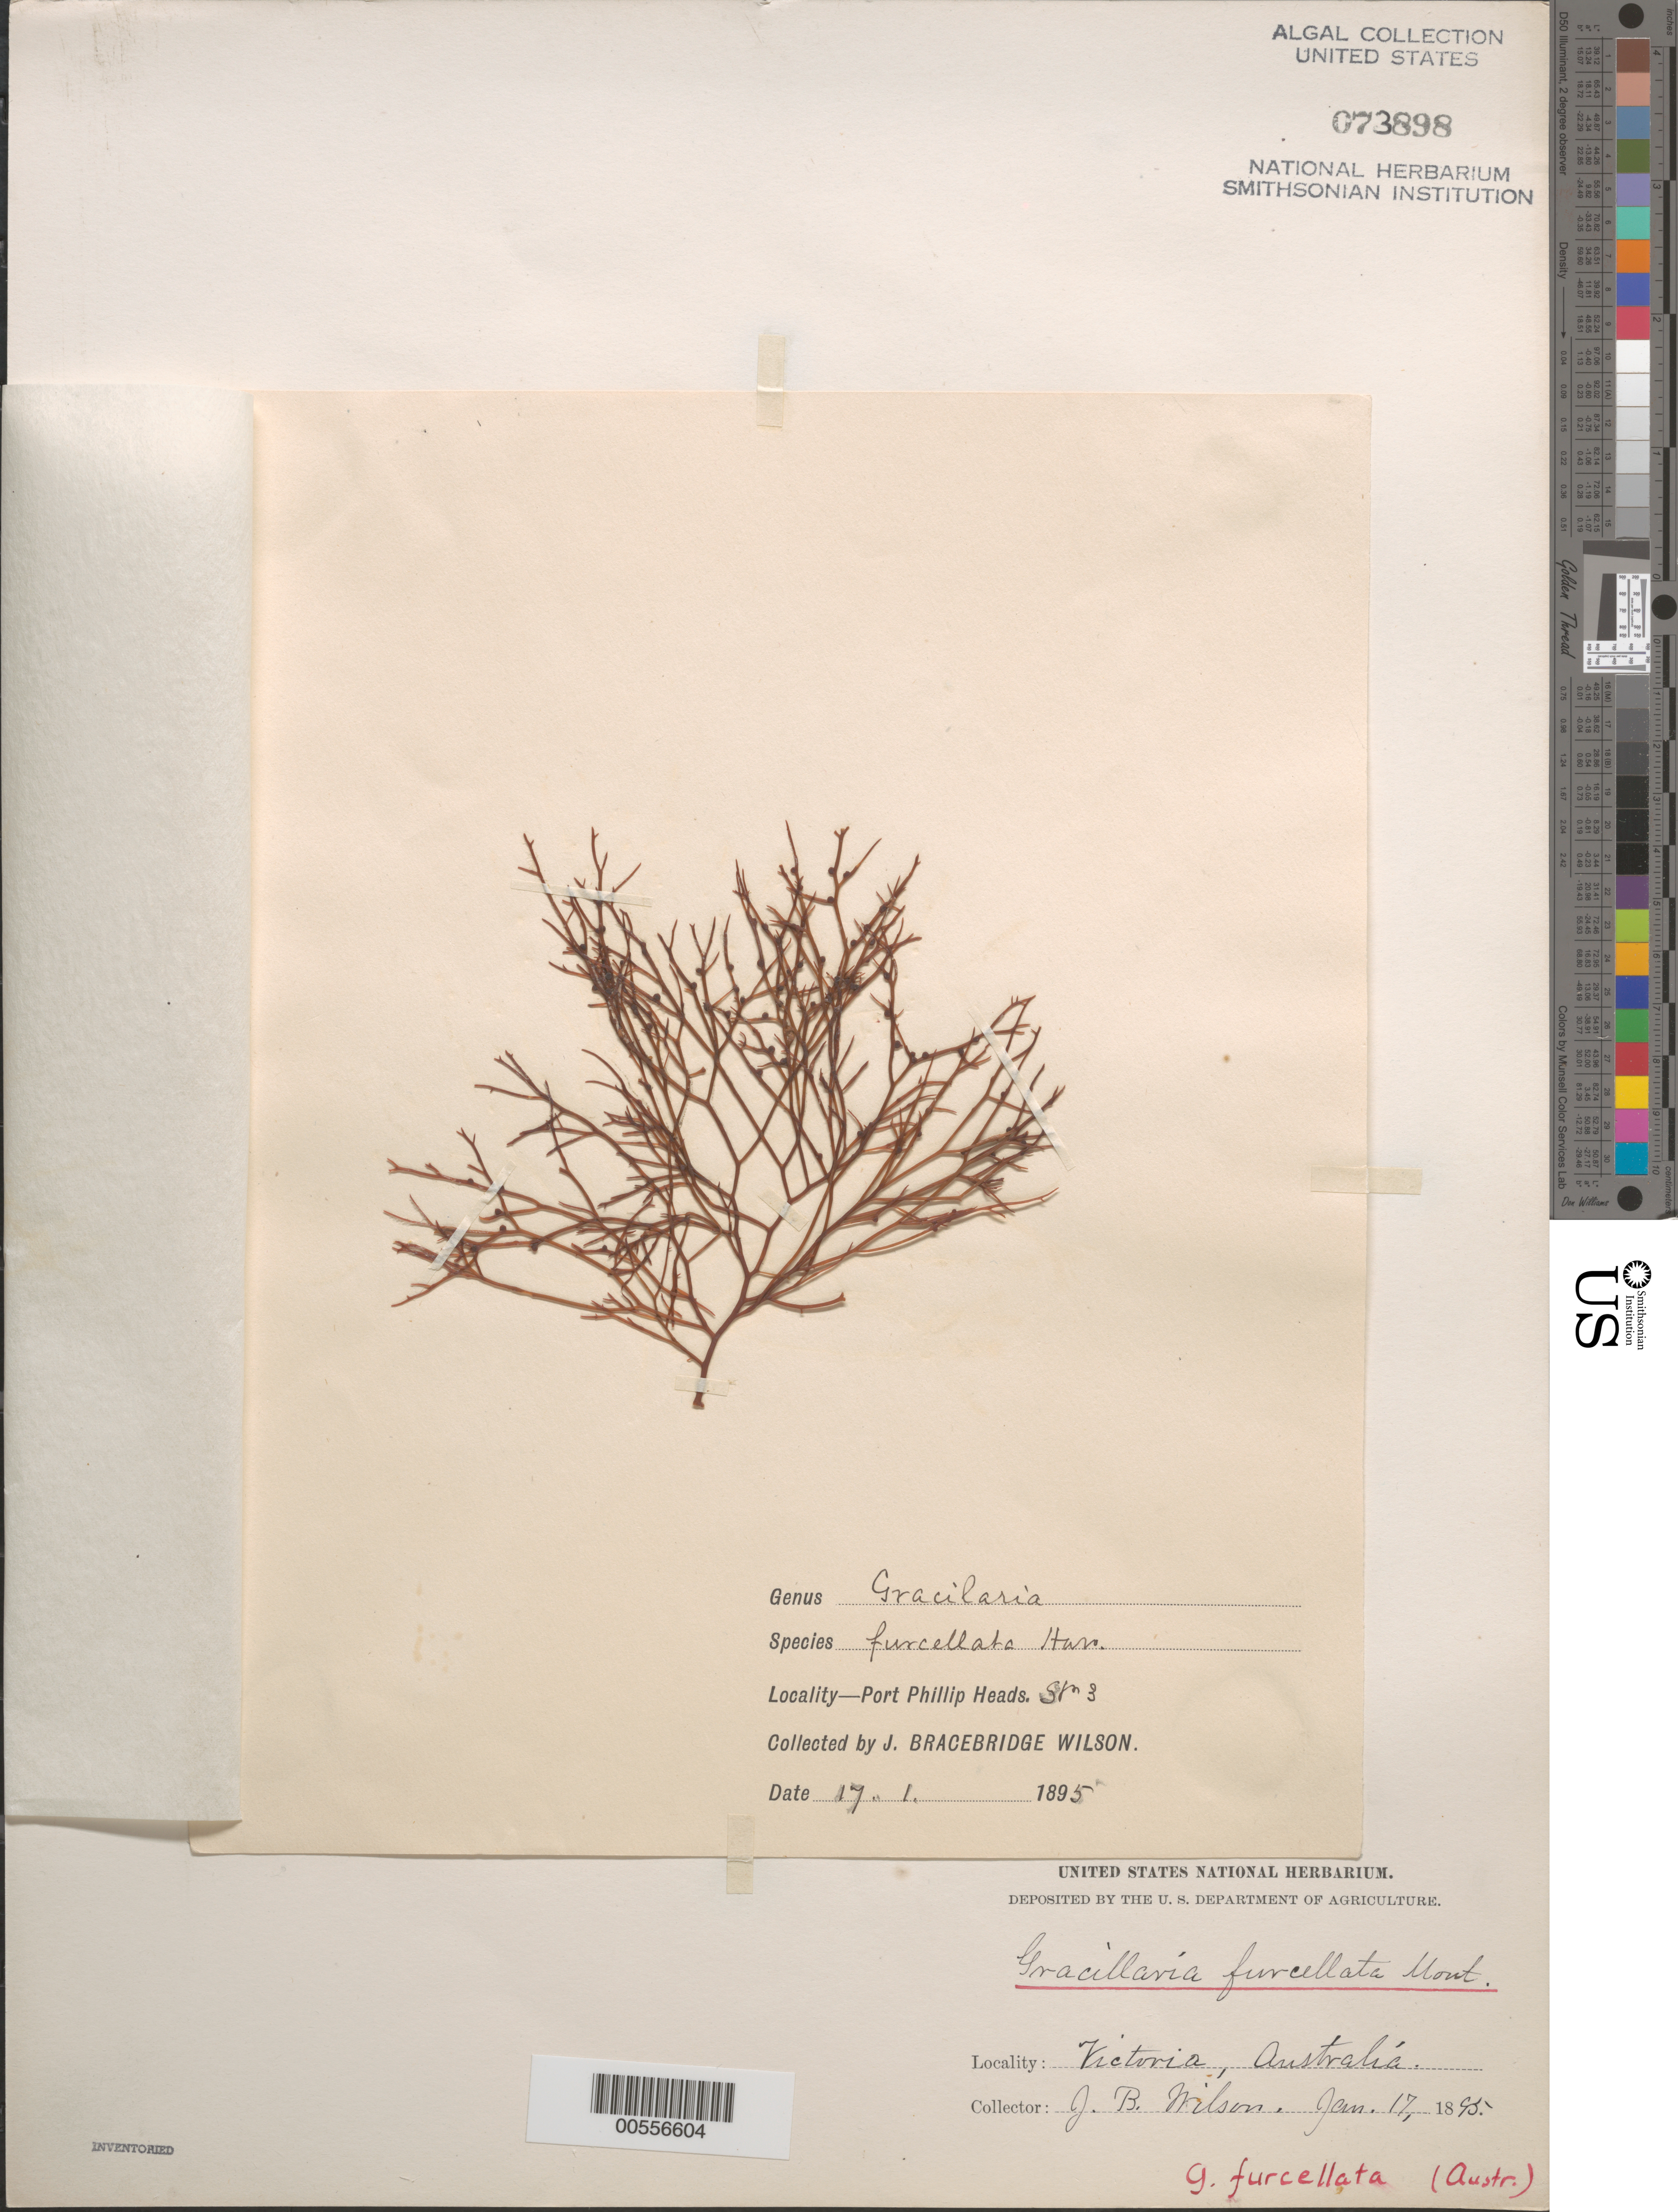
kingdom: Plantae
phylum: Rhodophyta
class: Florideophyceae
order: Gigartinales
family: Solieriaceae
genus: Sarconema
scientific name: Sarconema filiforme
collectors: J. B. Wilson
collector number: Station 3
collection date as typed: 17 Jan 1895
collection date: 1895-01-17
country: Australia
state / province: Victoria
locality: Port Phillip Heads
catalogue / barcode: US 73898